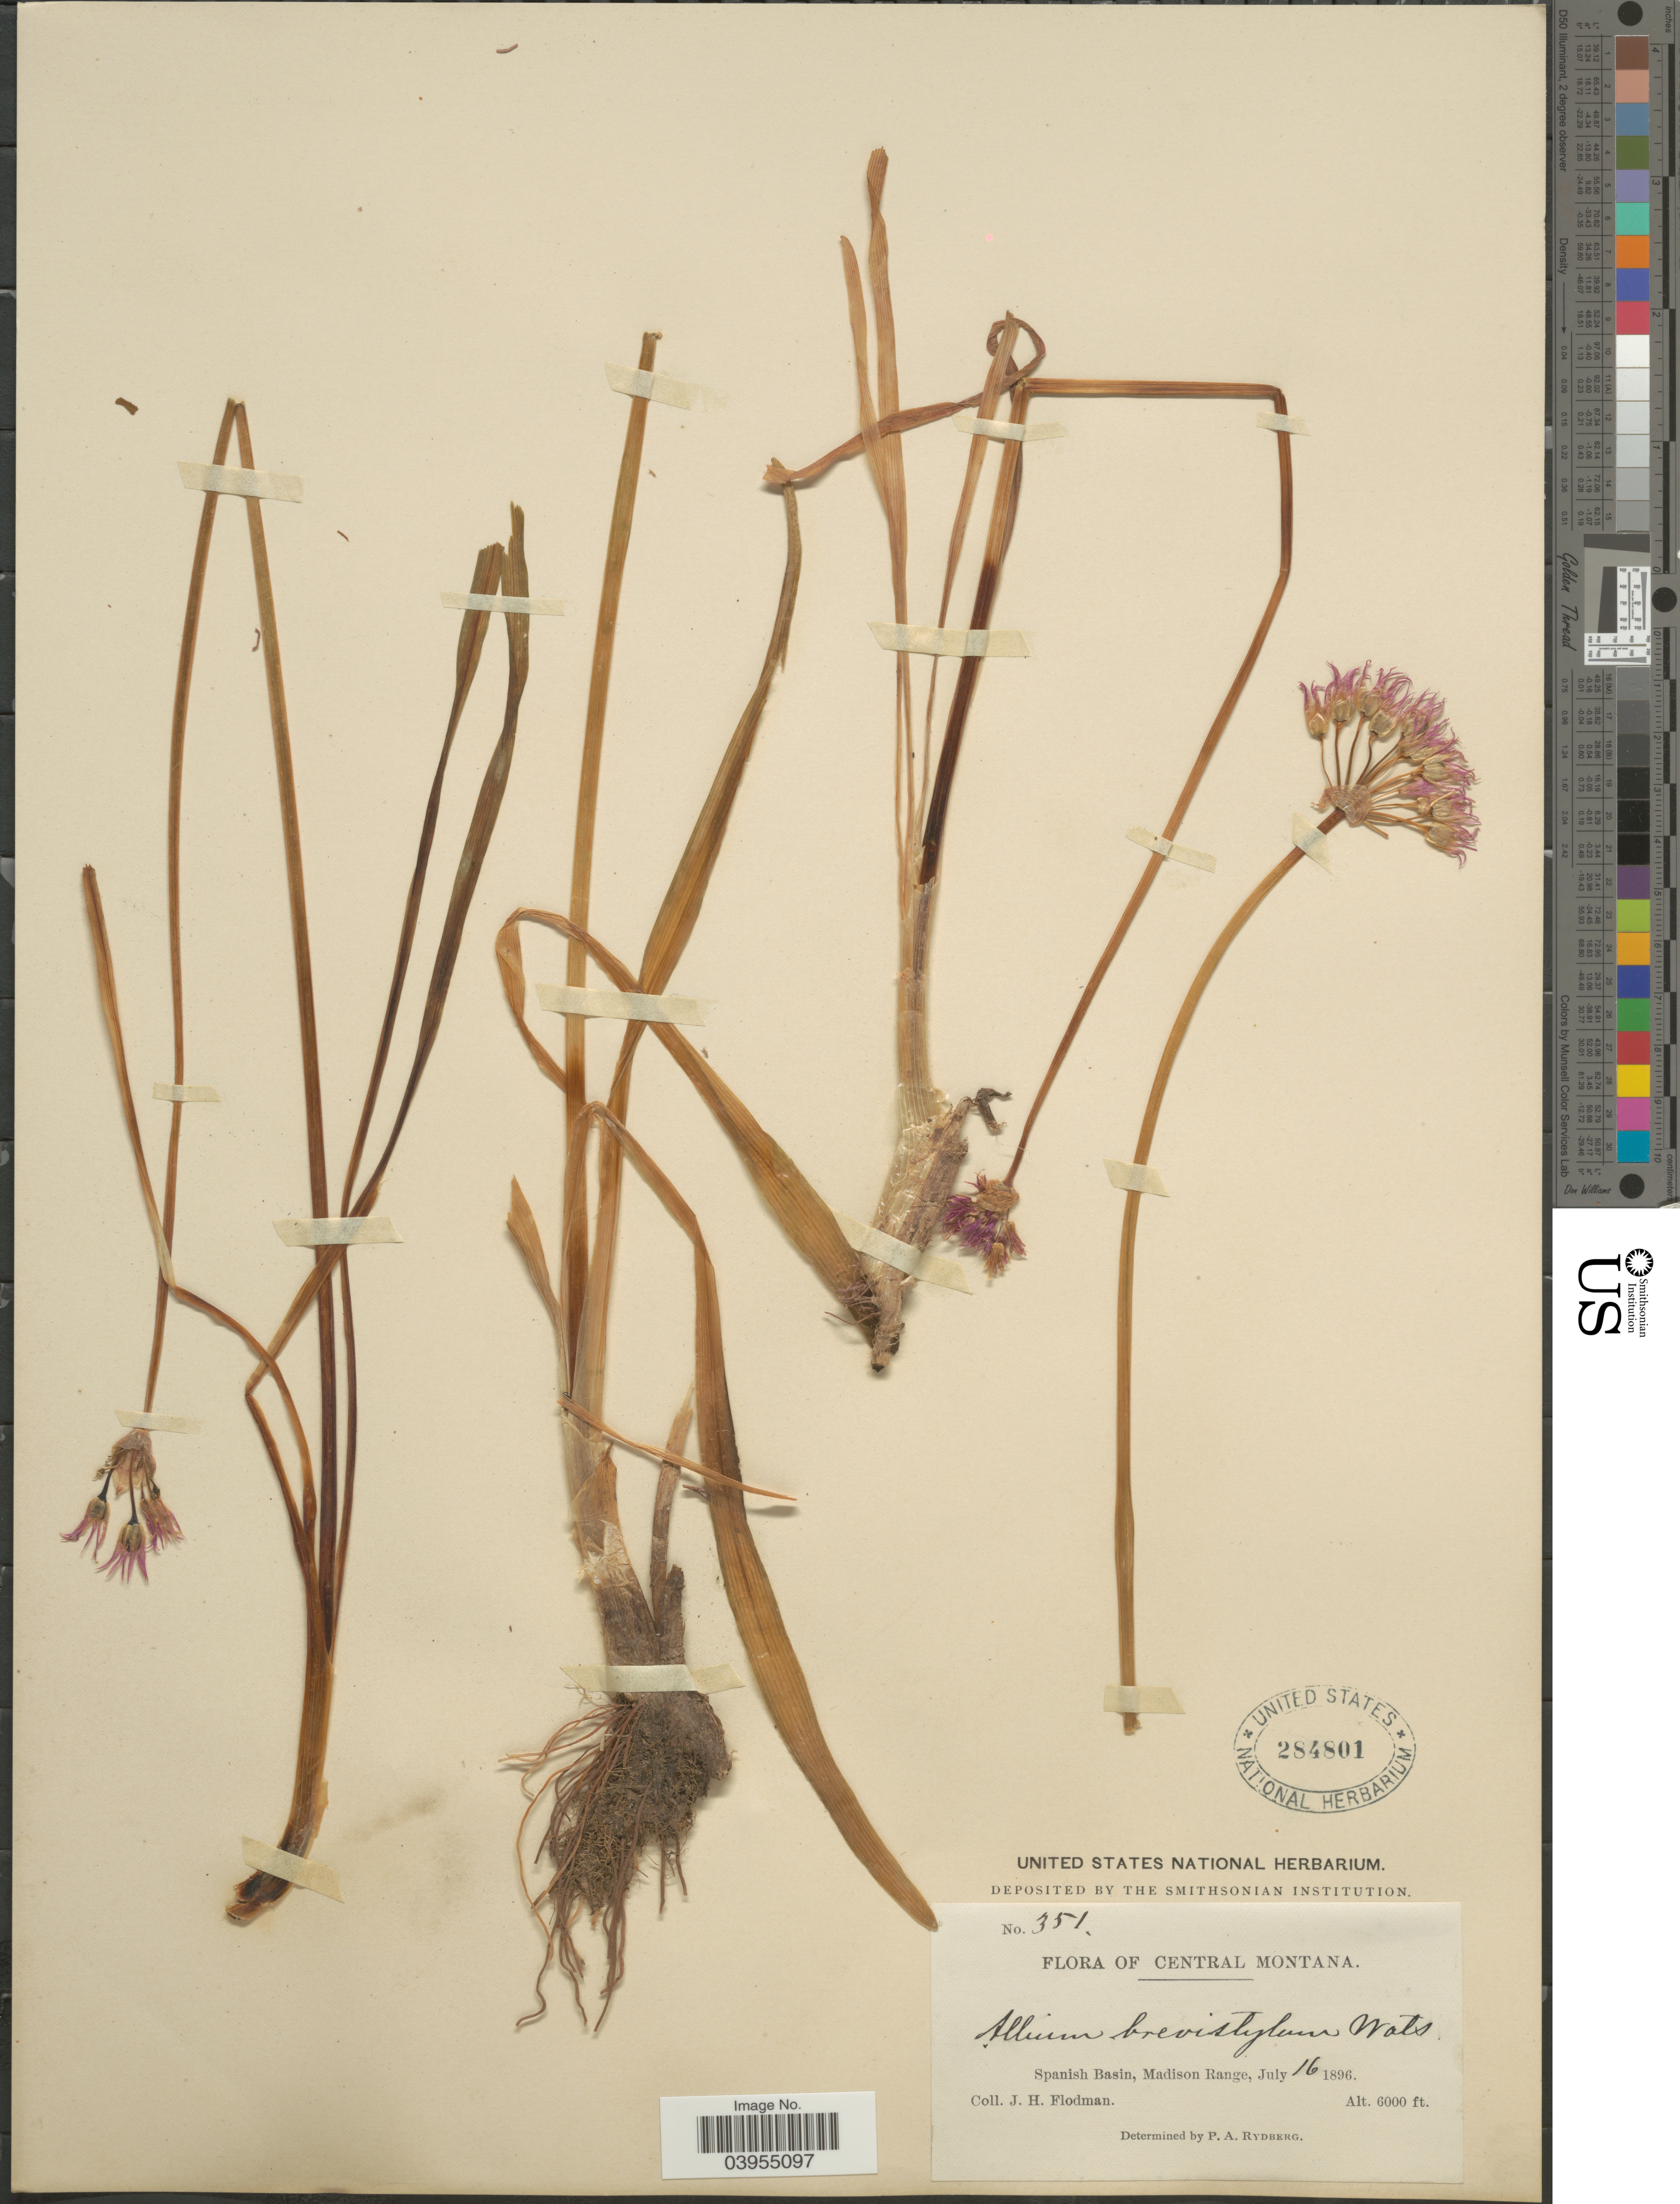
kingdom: Plantae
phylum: Tracheophyta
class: Liliopsida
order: Asparagales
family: Amaryllidaceae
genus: Allium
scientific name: Allium brevistylum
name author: S. Watson in C. King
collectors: J. Flodman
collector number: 351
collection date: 1896-07-16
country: United States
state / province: Montana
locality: Central Montana. Spanish Basin, Madison Range.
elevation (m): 1829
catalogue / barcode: US 284801